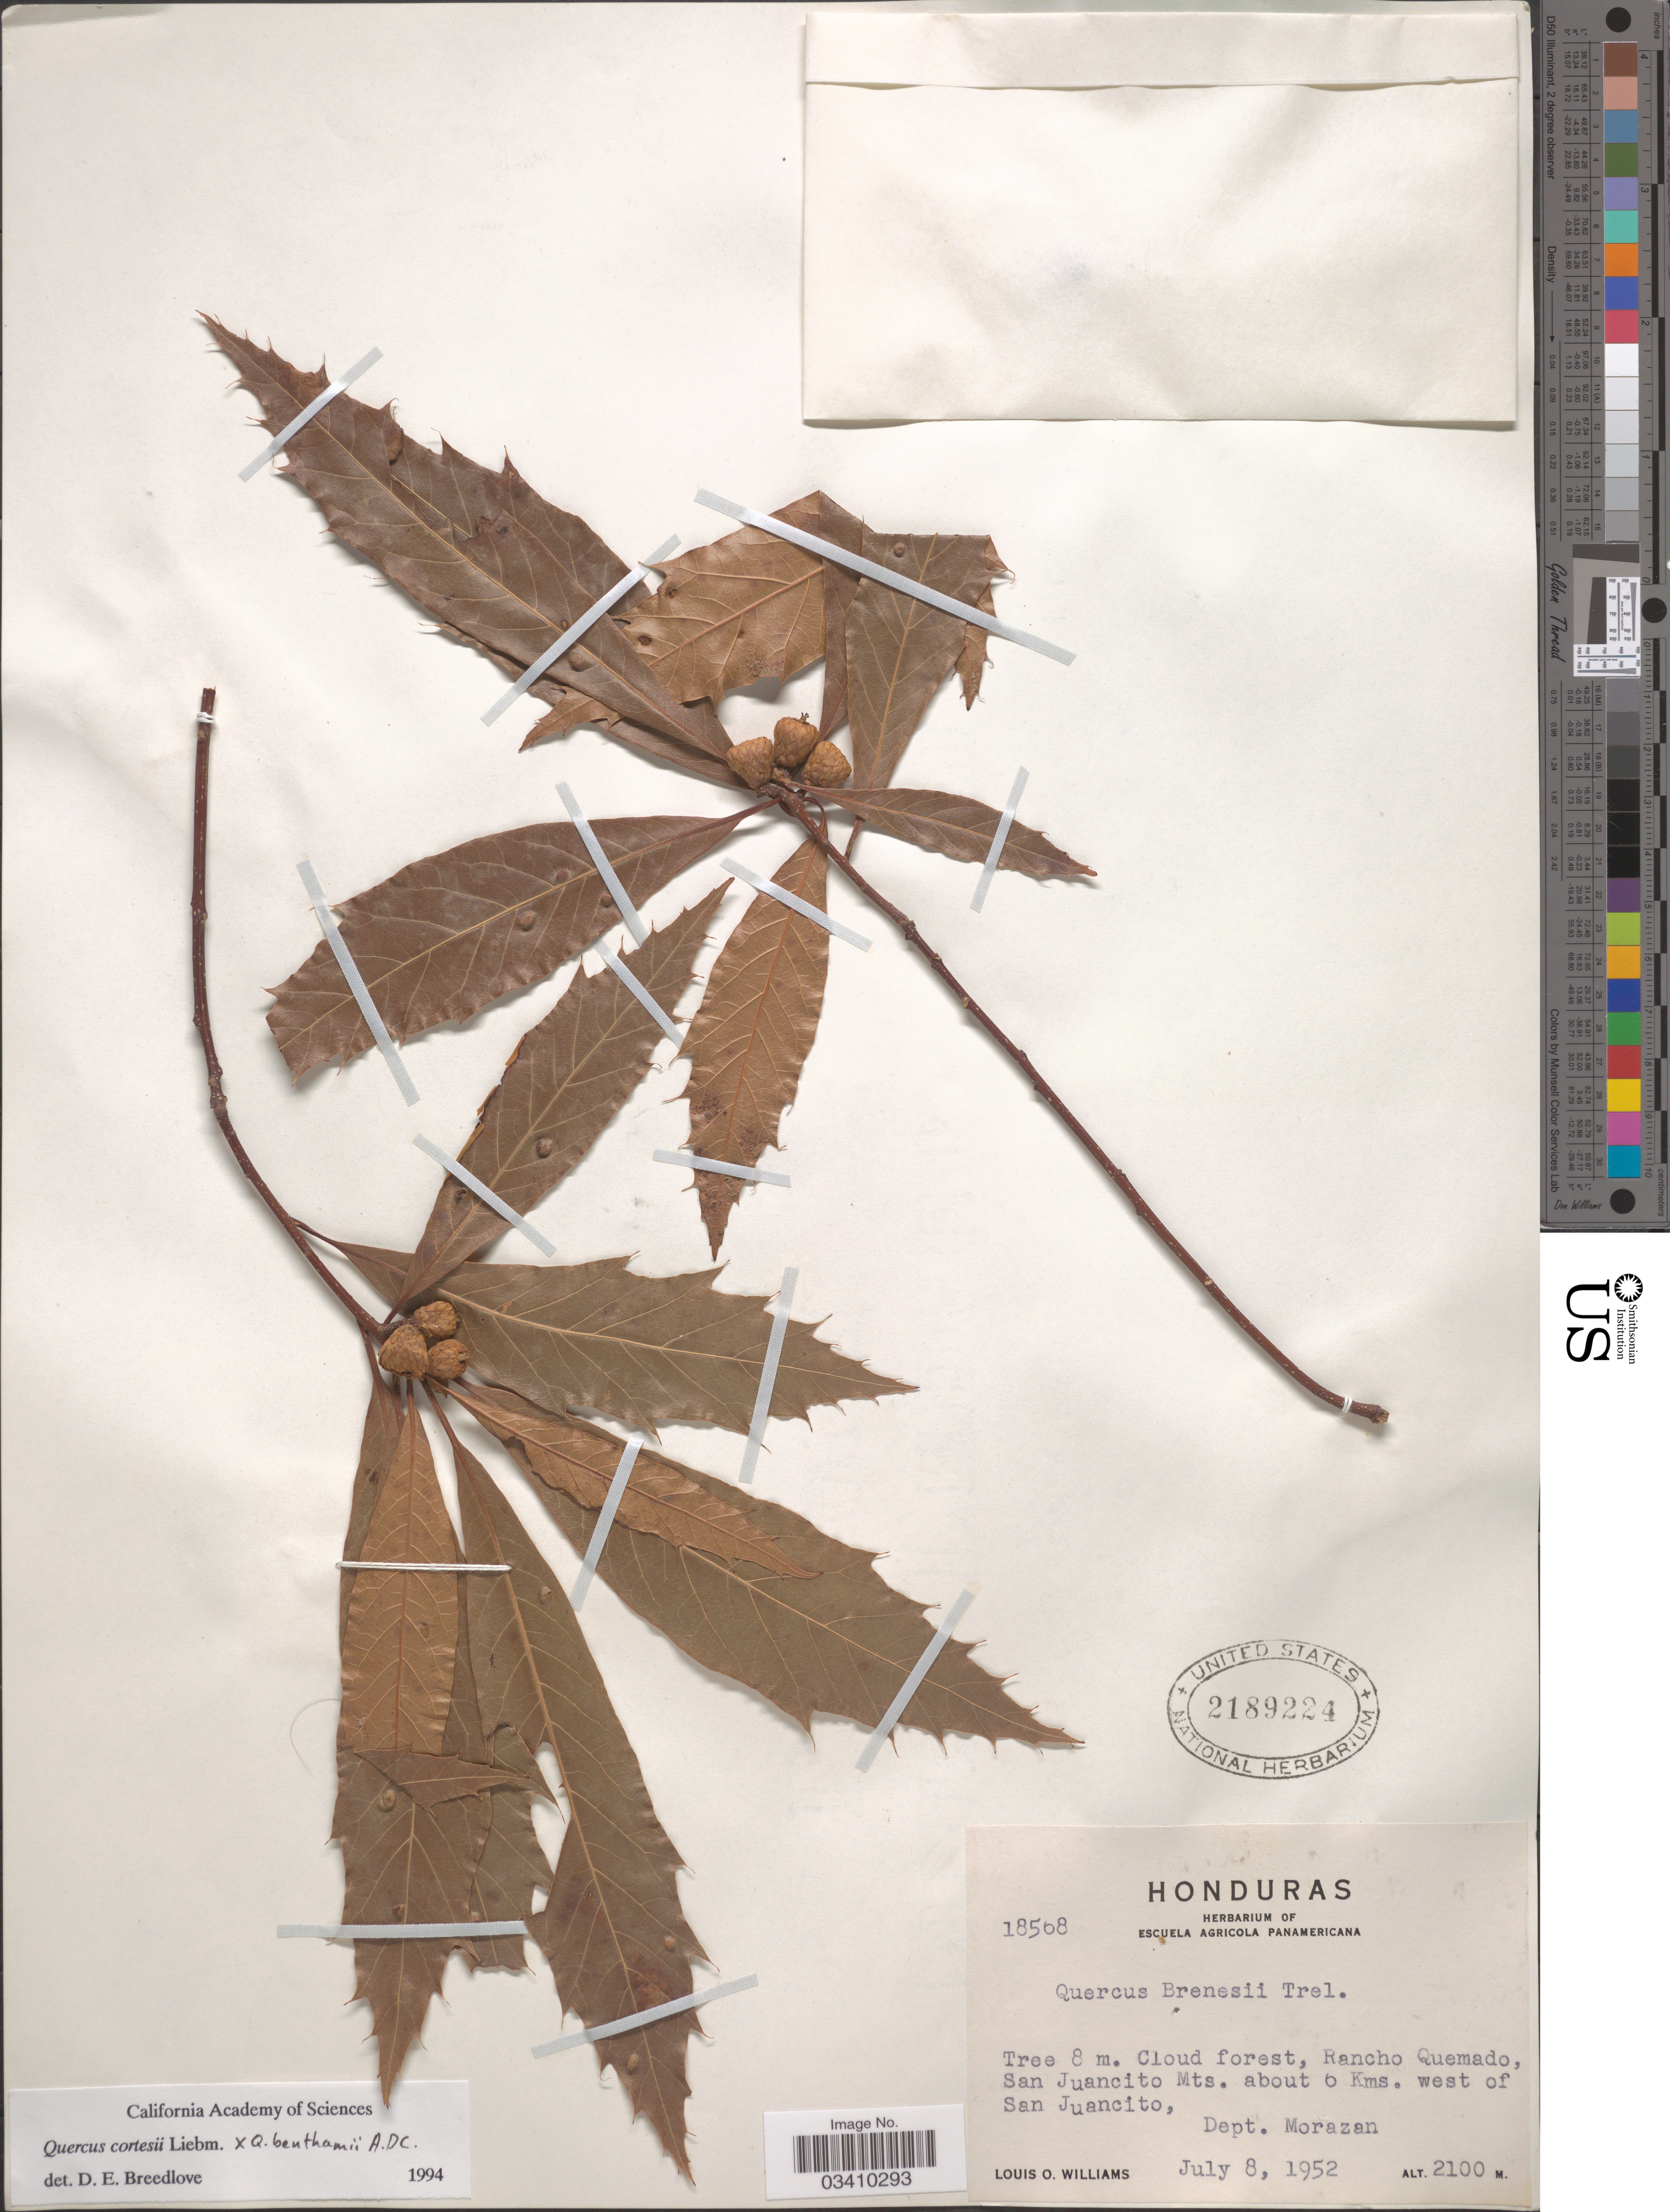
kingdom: Plantae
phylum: Tracheophyta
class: Magnoliopsida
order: Fagales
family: Fagaceae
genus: Quercus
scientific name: Quercus cortesii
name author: Liebm.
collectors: L. O. Williams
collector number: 18568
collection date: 1952-07-08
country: Honduras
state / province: Fco. Morazán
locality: Cloud forest, Rancho Quemado, San Juancito Mts. about 6 Kms. west of San Juancito, Dept. Morazan.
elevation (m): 2100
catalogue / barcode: US 2189224